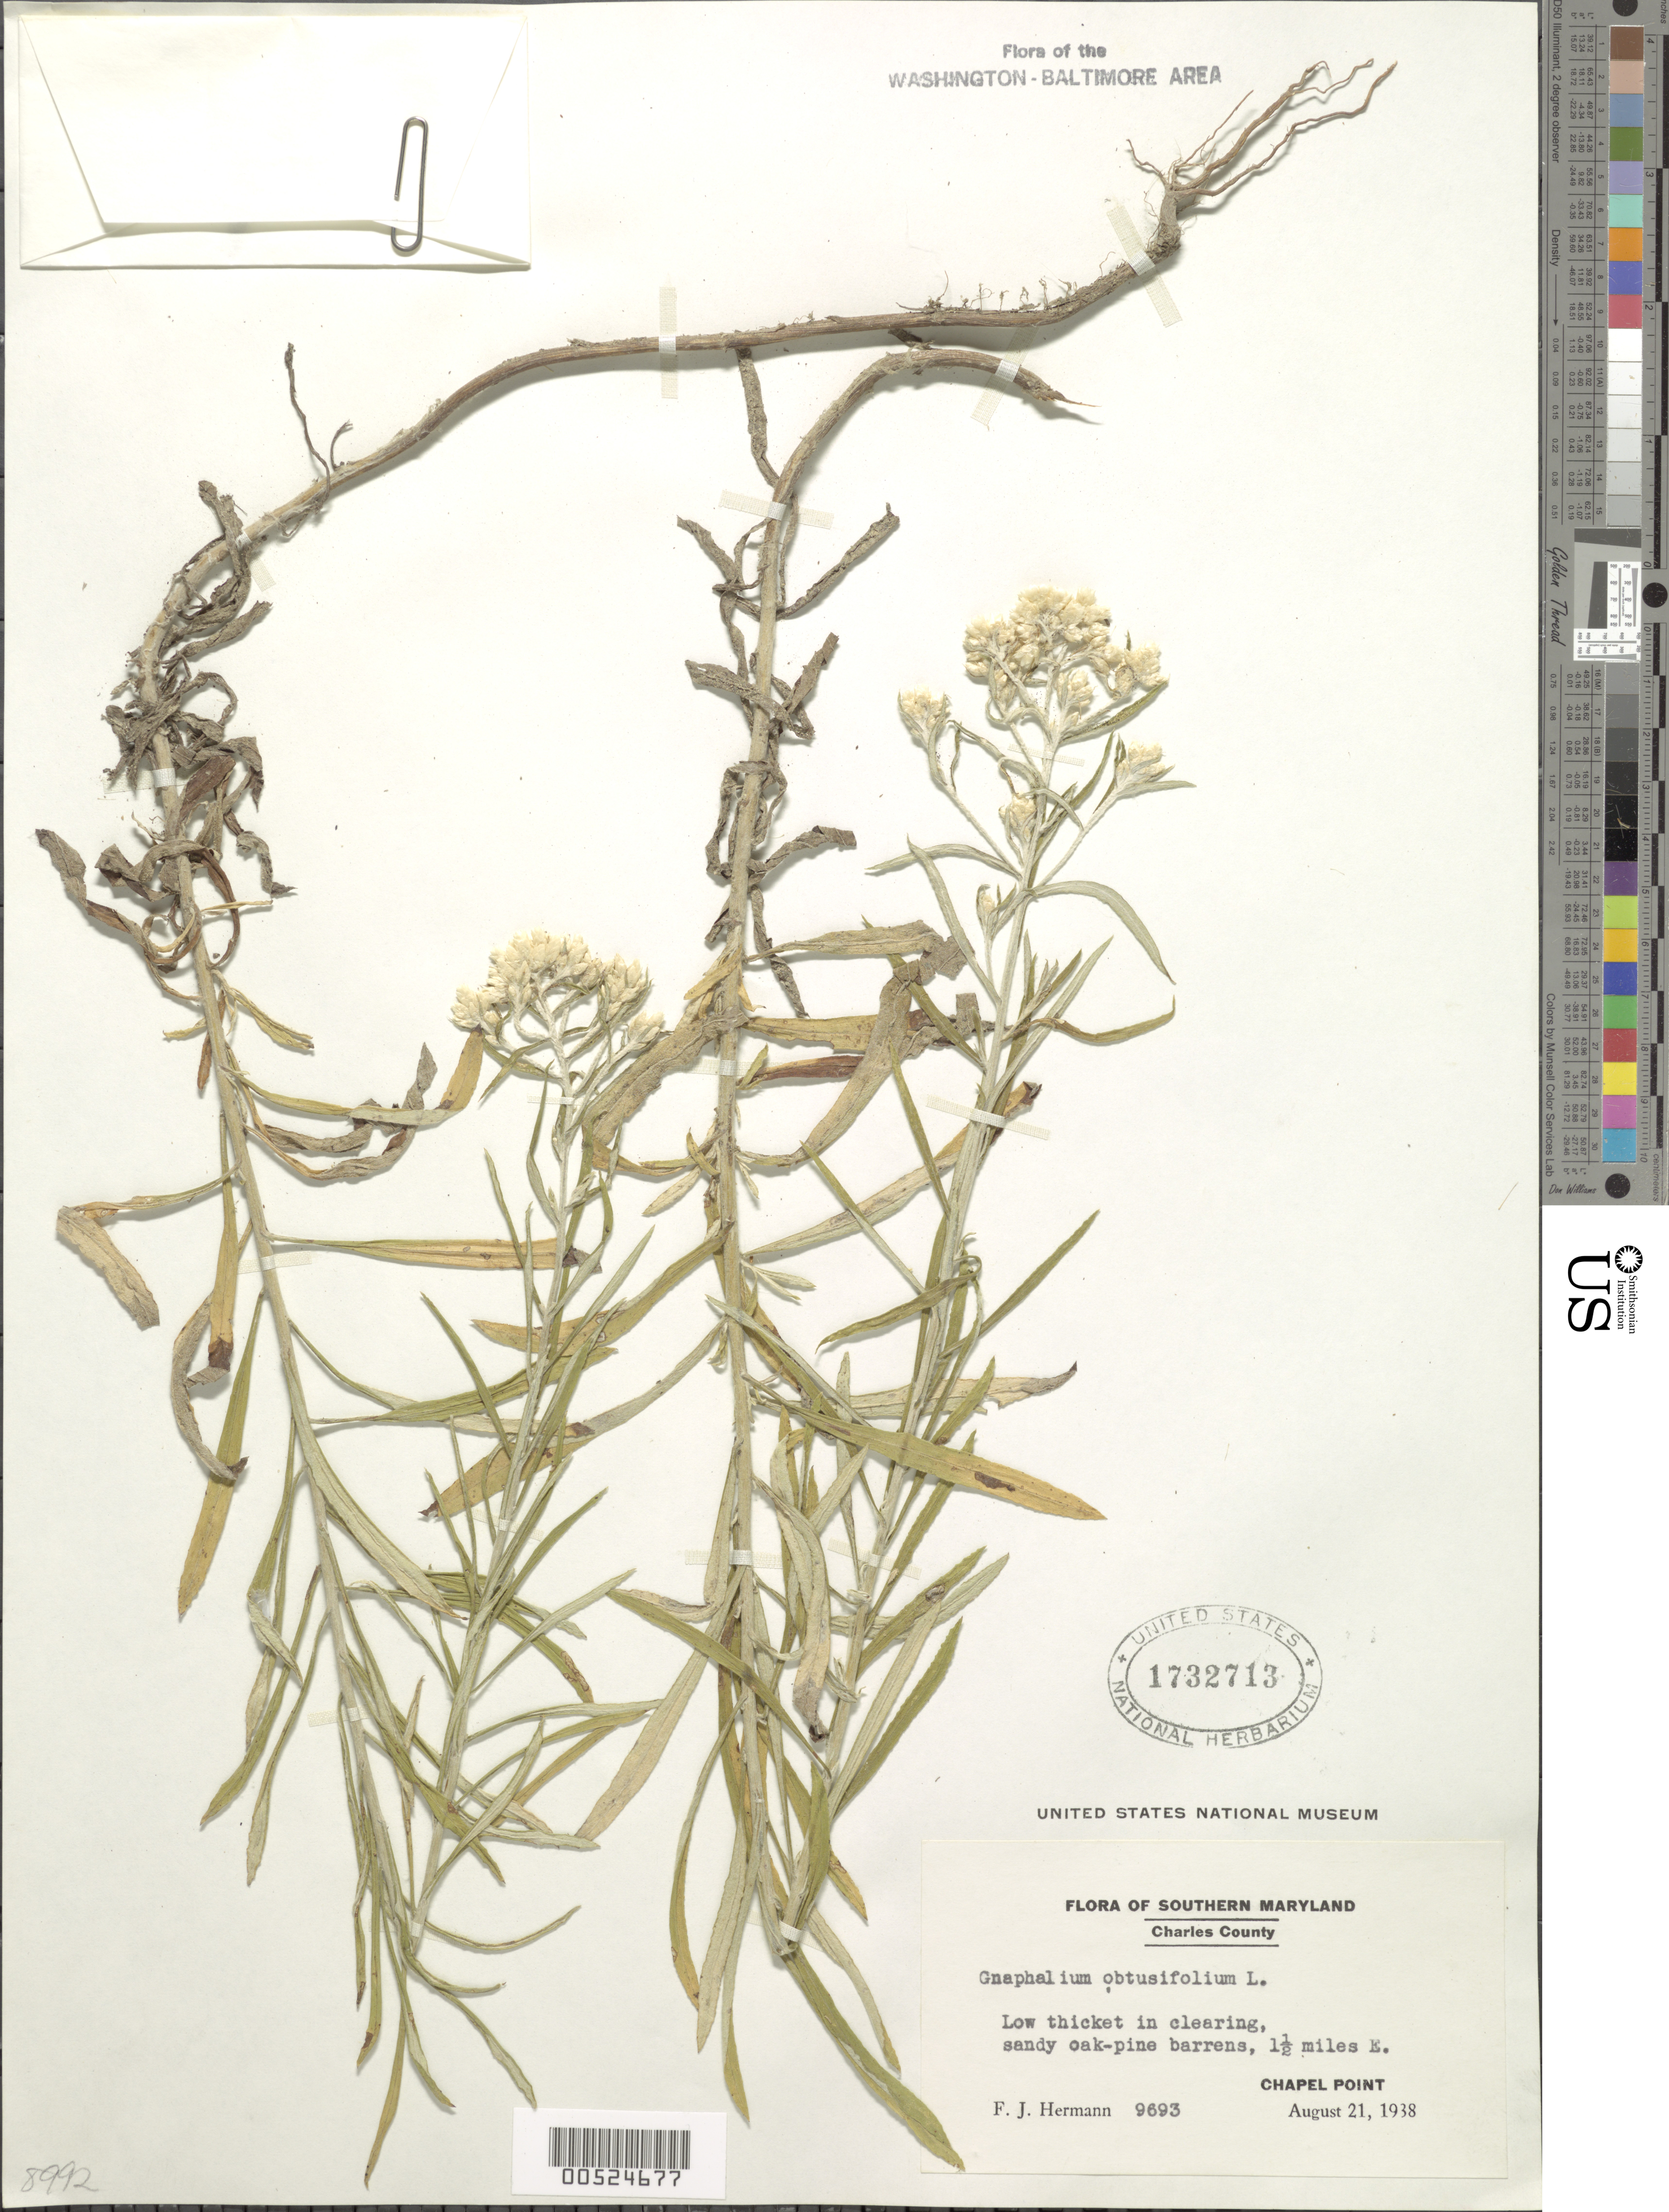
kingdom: Plantae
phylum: Tracheophyta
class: Magnoliopsida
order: Asterales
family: Asteraceae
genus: Pseudognaphalium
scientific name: Pseudognaphalium obtusifolium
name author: (L.) Hilliard & B.L. Burtt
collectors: F. J. Hermann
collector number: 9693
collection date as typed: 21 Aug 1938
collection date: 1938-08-21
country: United States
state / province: Maryland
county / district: Charles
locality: Chapel Point, 1.5 E of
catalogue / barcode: US 1732713